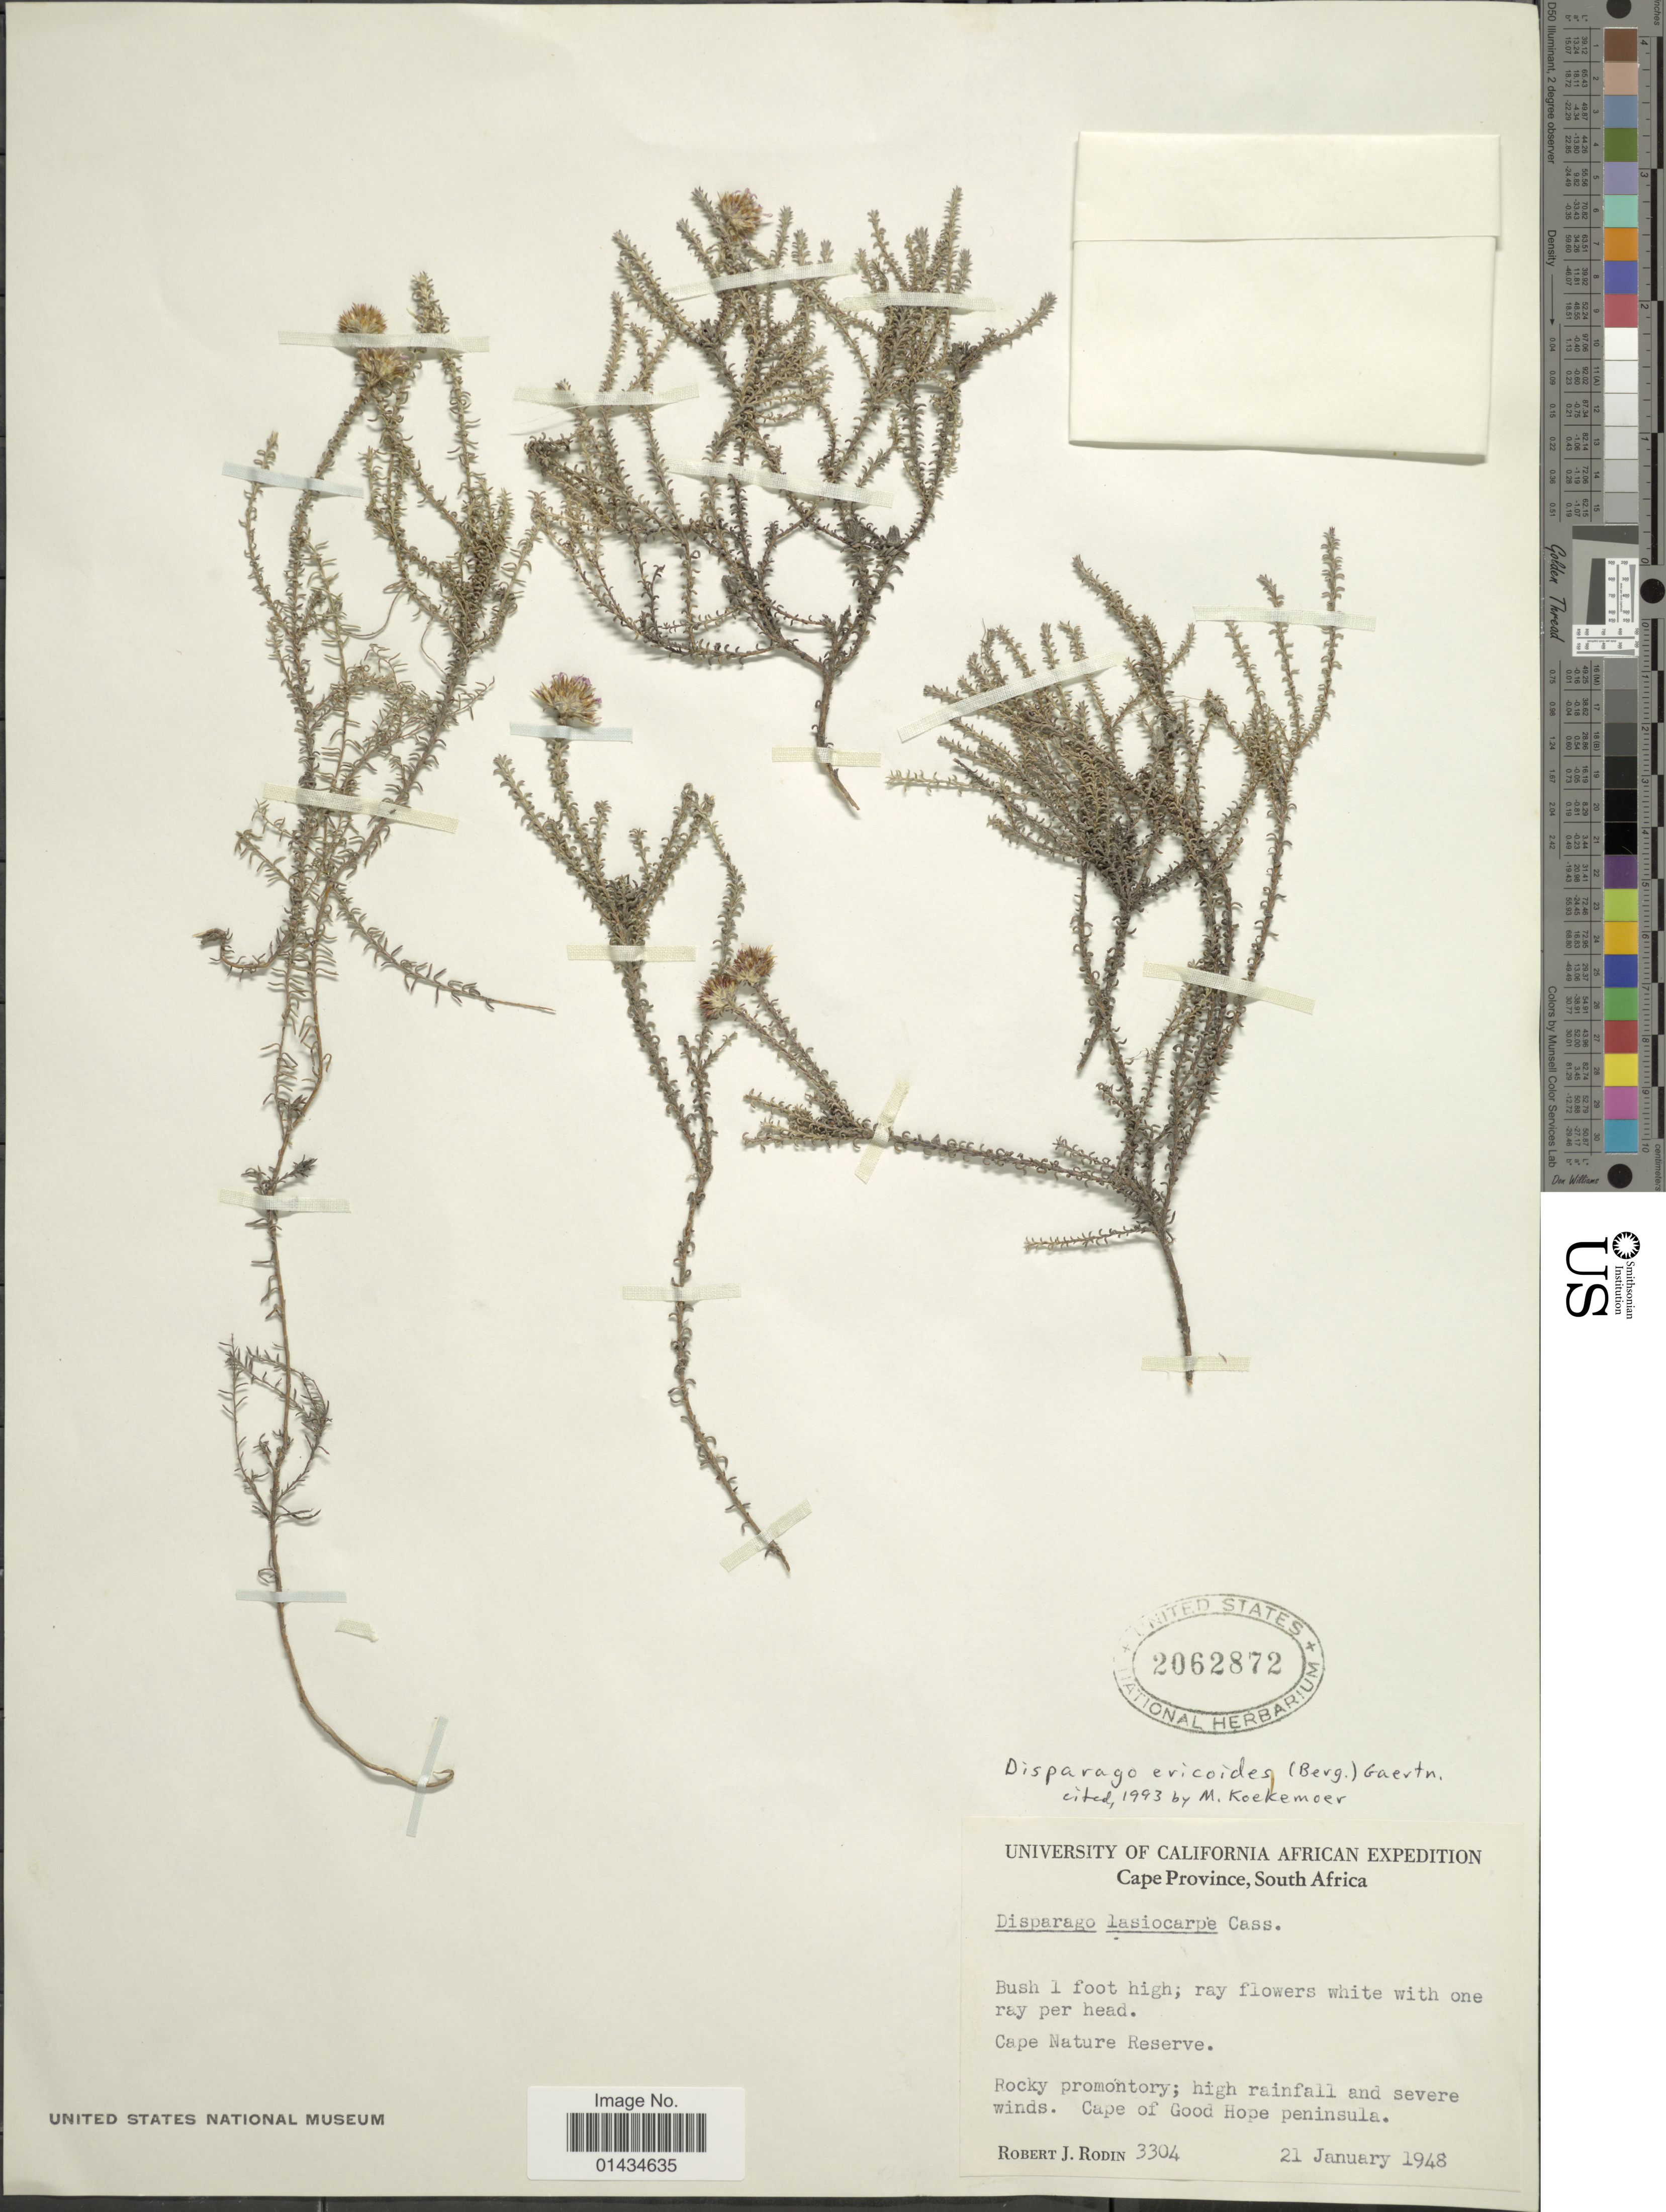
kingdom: Plantae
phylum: Tracheophyta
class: Magnoliopsida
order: Asterales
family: Asteraceae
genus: Disparago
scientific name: Disparago ericoides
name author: Gaertn.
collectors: R. J. Rodin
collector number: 3304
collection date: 1948-01-21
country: South Africa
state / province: Western Cape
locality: Cape Nature Reservem Rocky promontory; high rainfall and severe wind, Cape of Good Hope peninsula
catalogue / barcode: US 2062872